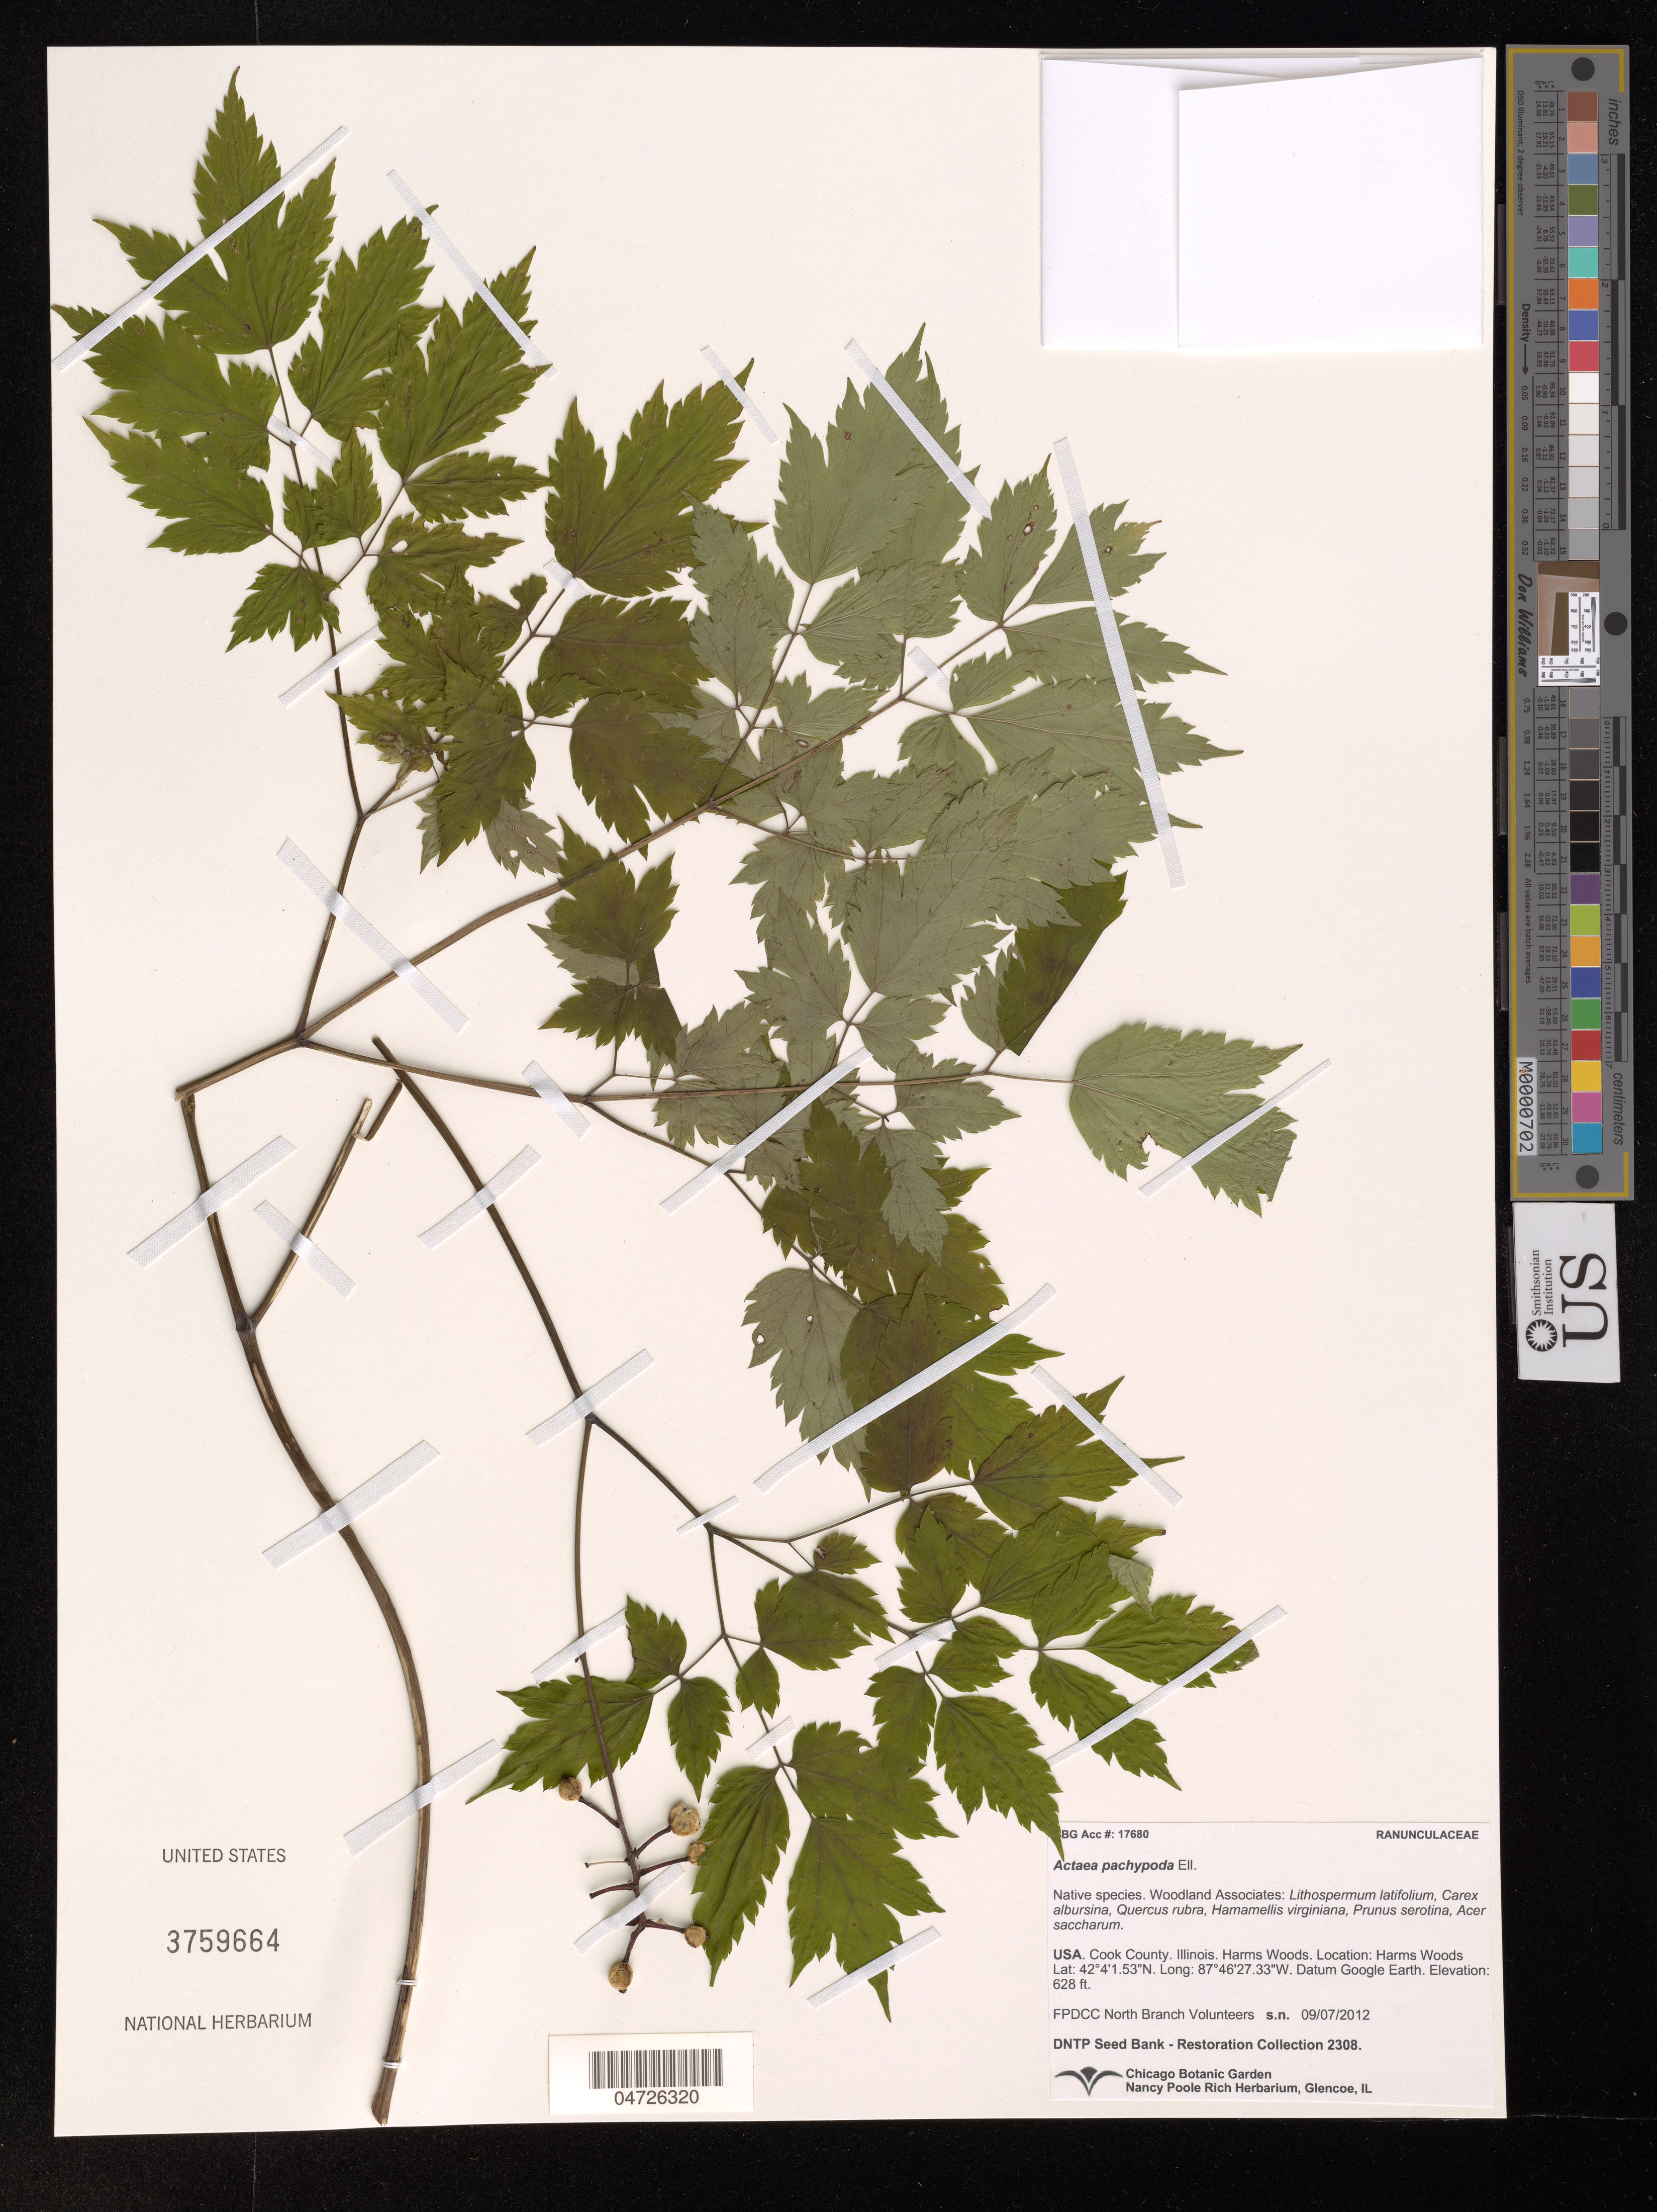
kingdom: Plantae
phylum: Tracheophyta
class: Magnoliopsida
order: Ranunculales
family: Ranunculaceae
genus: Actaea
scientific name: Actaea pachypoda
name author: Elliott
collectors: F. FPDCC North Branch Volunteers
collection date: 2012-09-07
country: United States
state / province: Illinois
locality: Cook County. Harms Woods. Datum Google Earth.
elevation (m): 191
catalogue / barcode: US 3759664